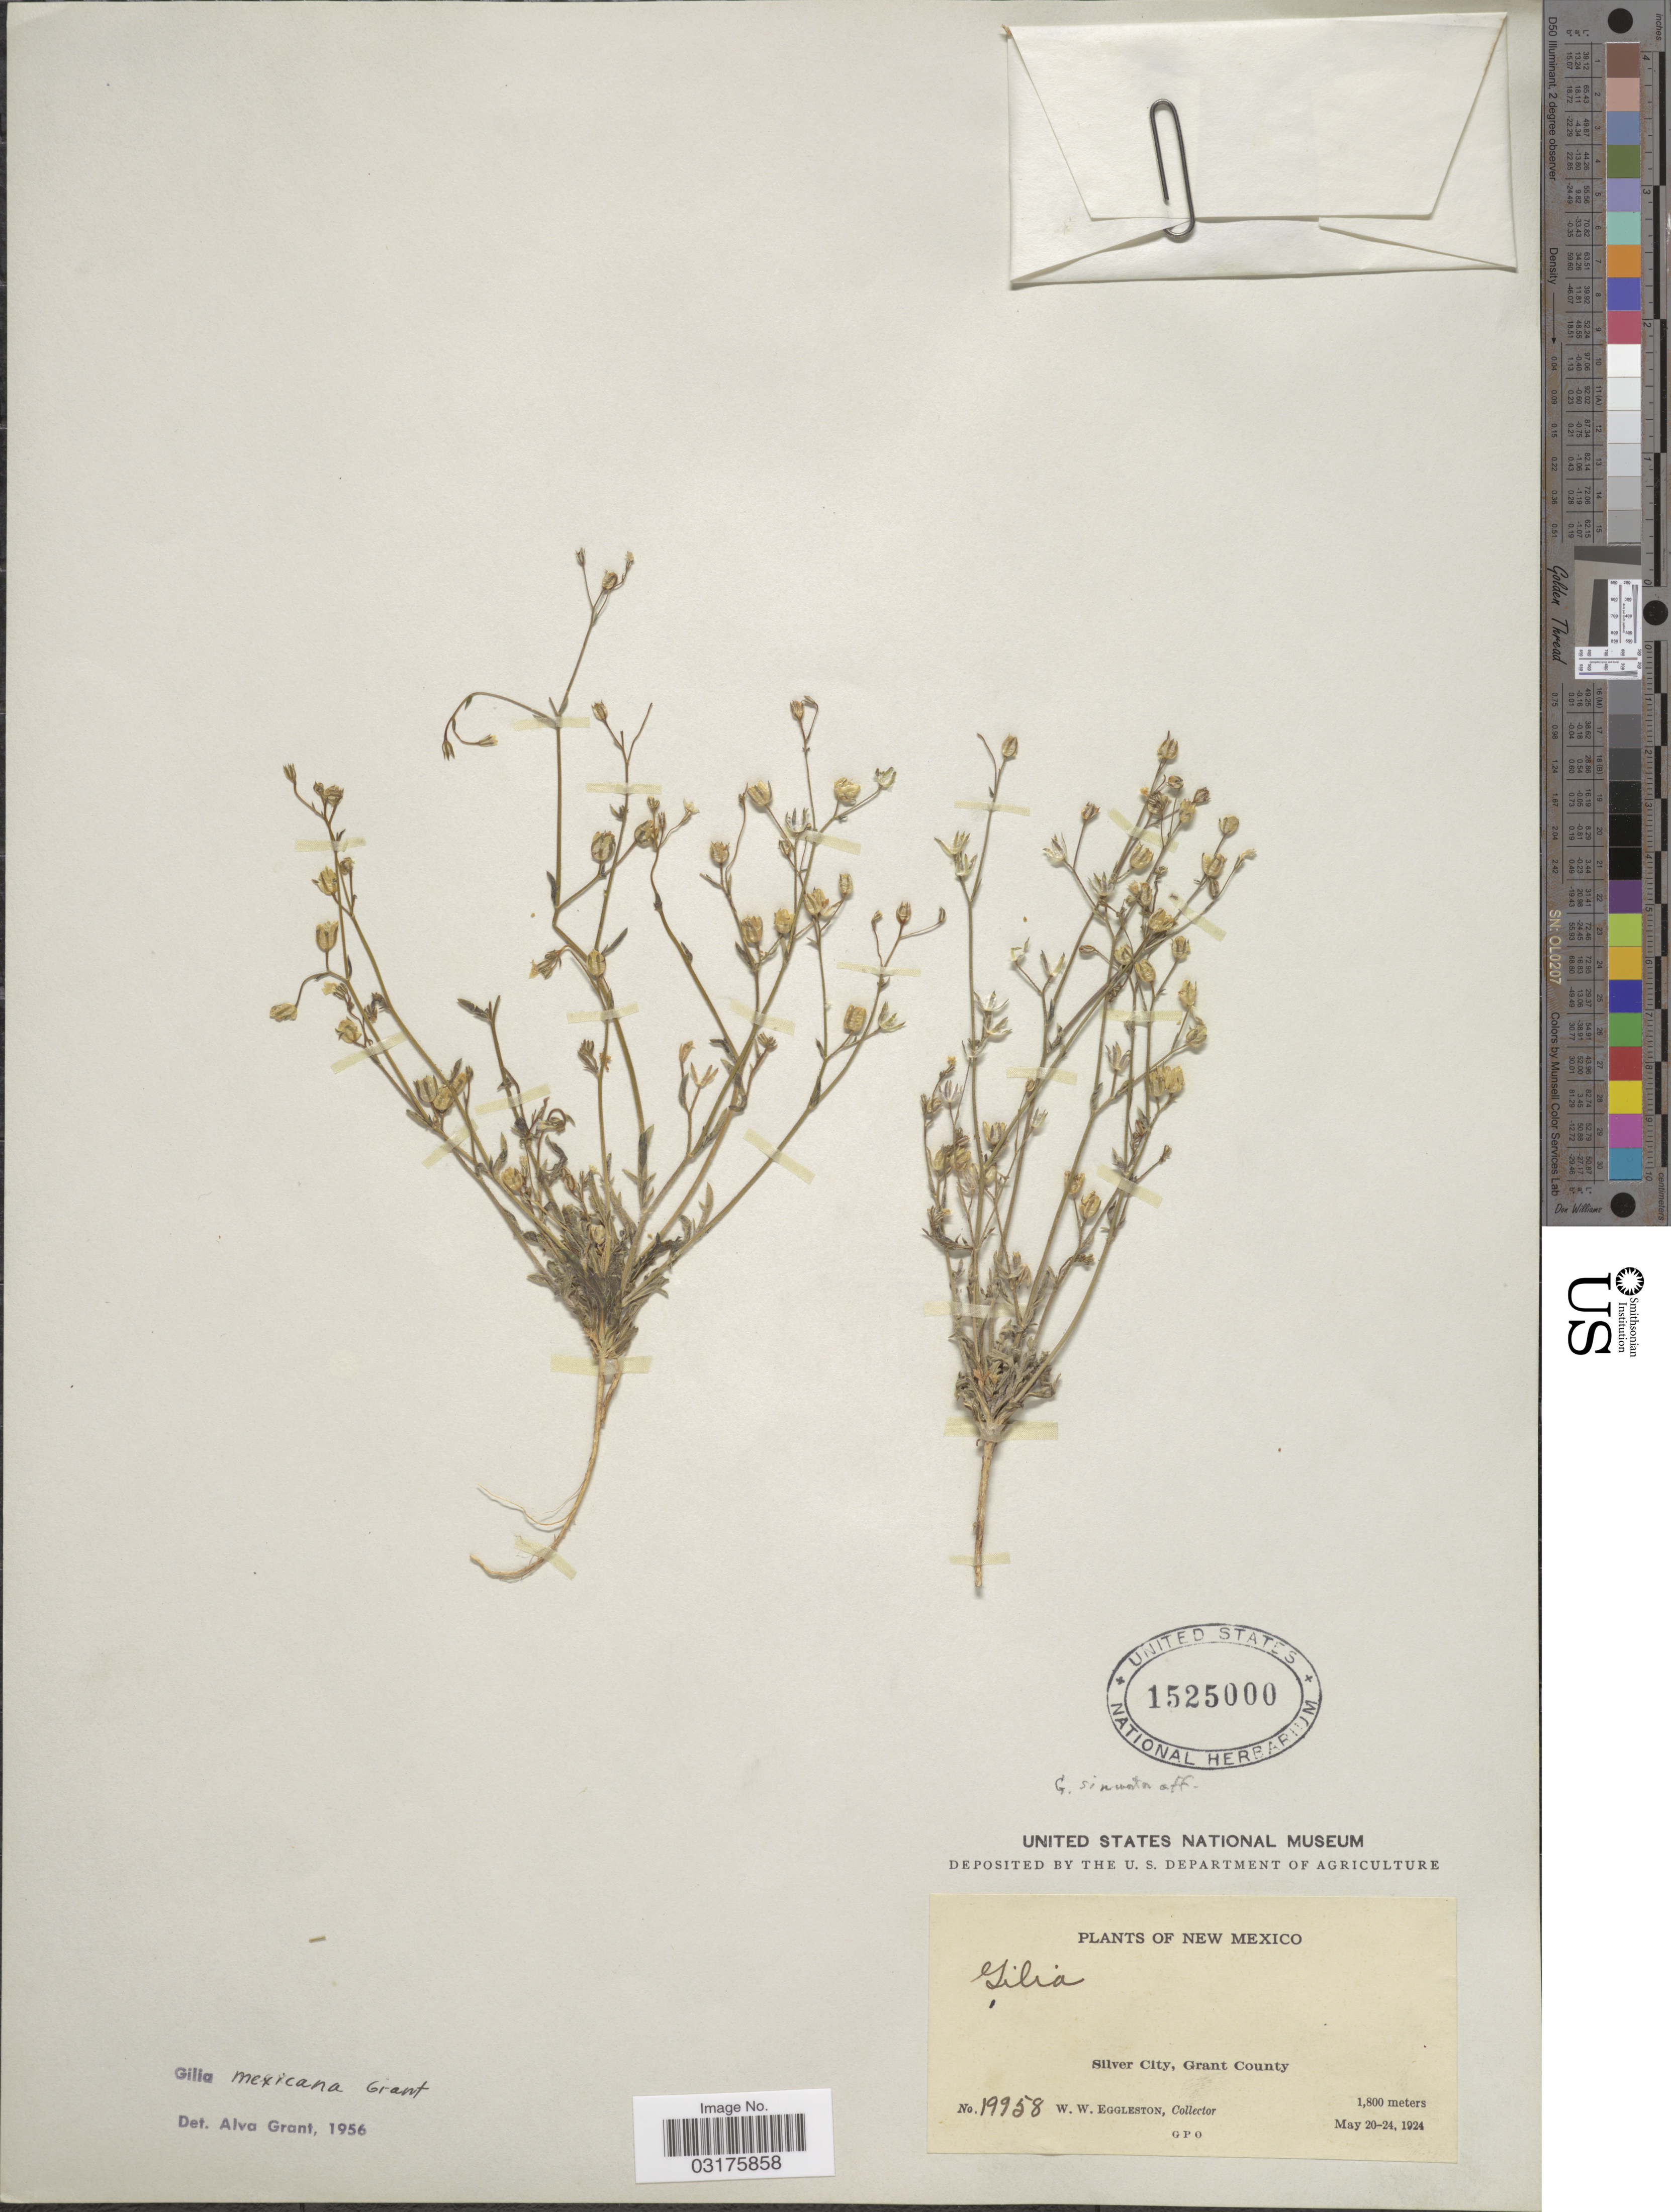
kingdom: Plantae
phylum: Tracheophyta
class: Magnoliopsida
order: Ericales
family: Polemoniaceae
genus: Gilia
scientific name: Gilia mexicana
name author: A.D. Grant & V.E. Grant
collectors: W. W. Eggleston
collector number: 19958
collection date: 1924-05-20/1924-05-24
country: United States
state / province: New Mexico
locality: Silver City, Grant County.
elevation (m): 1800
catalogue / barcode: US 1525000